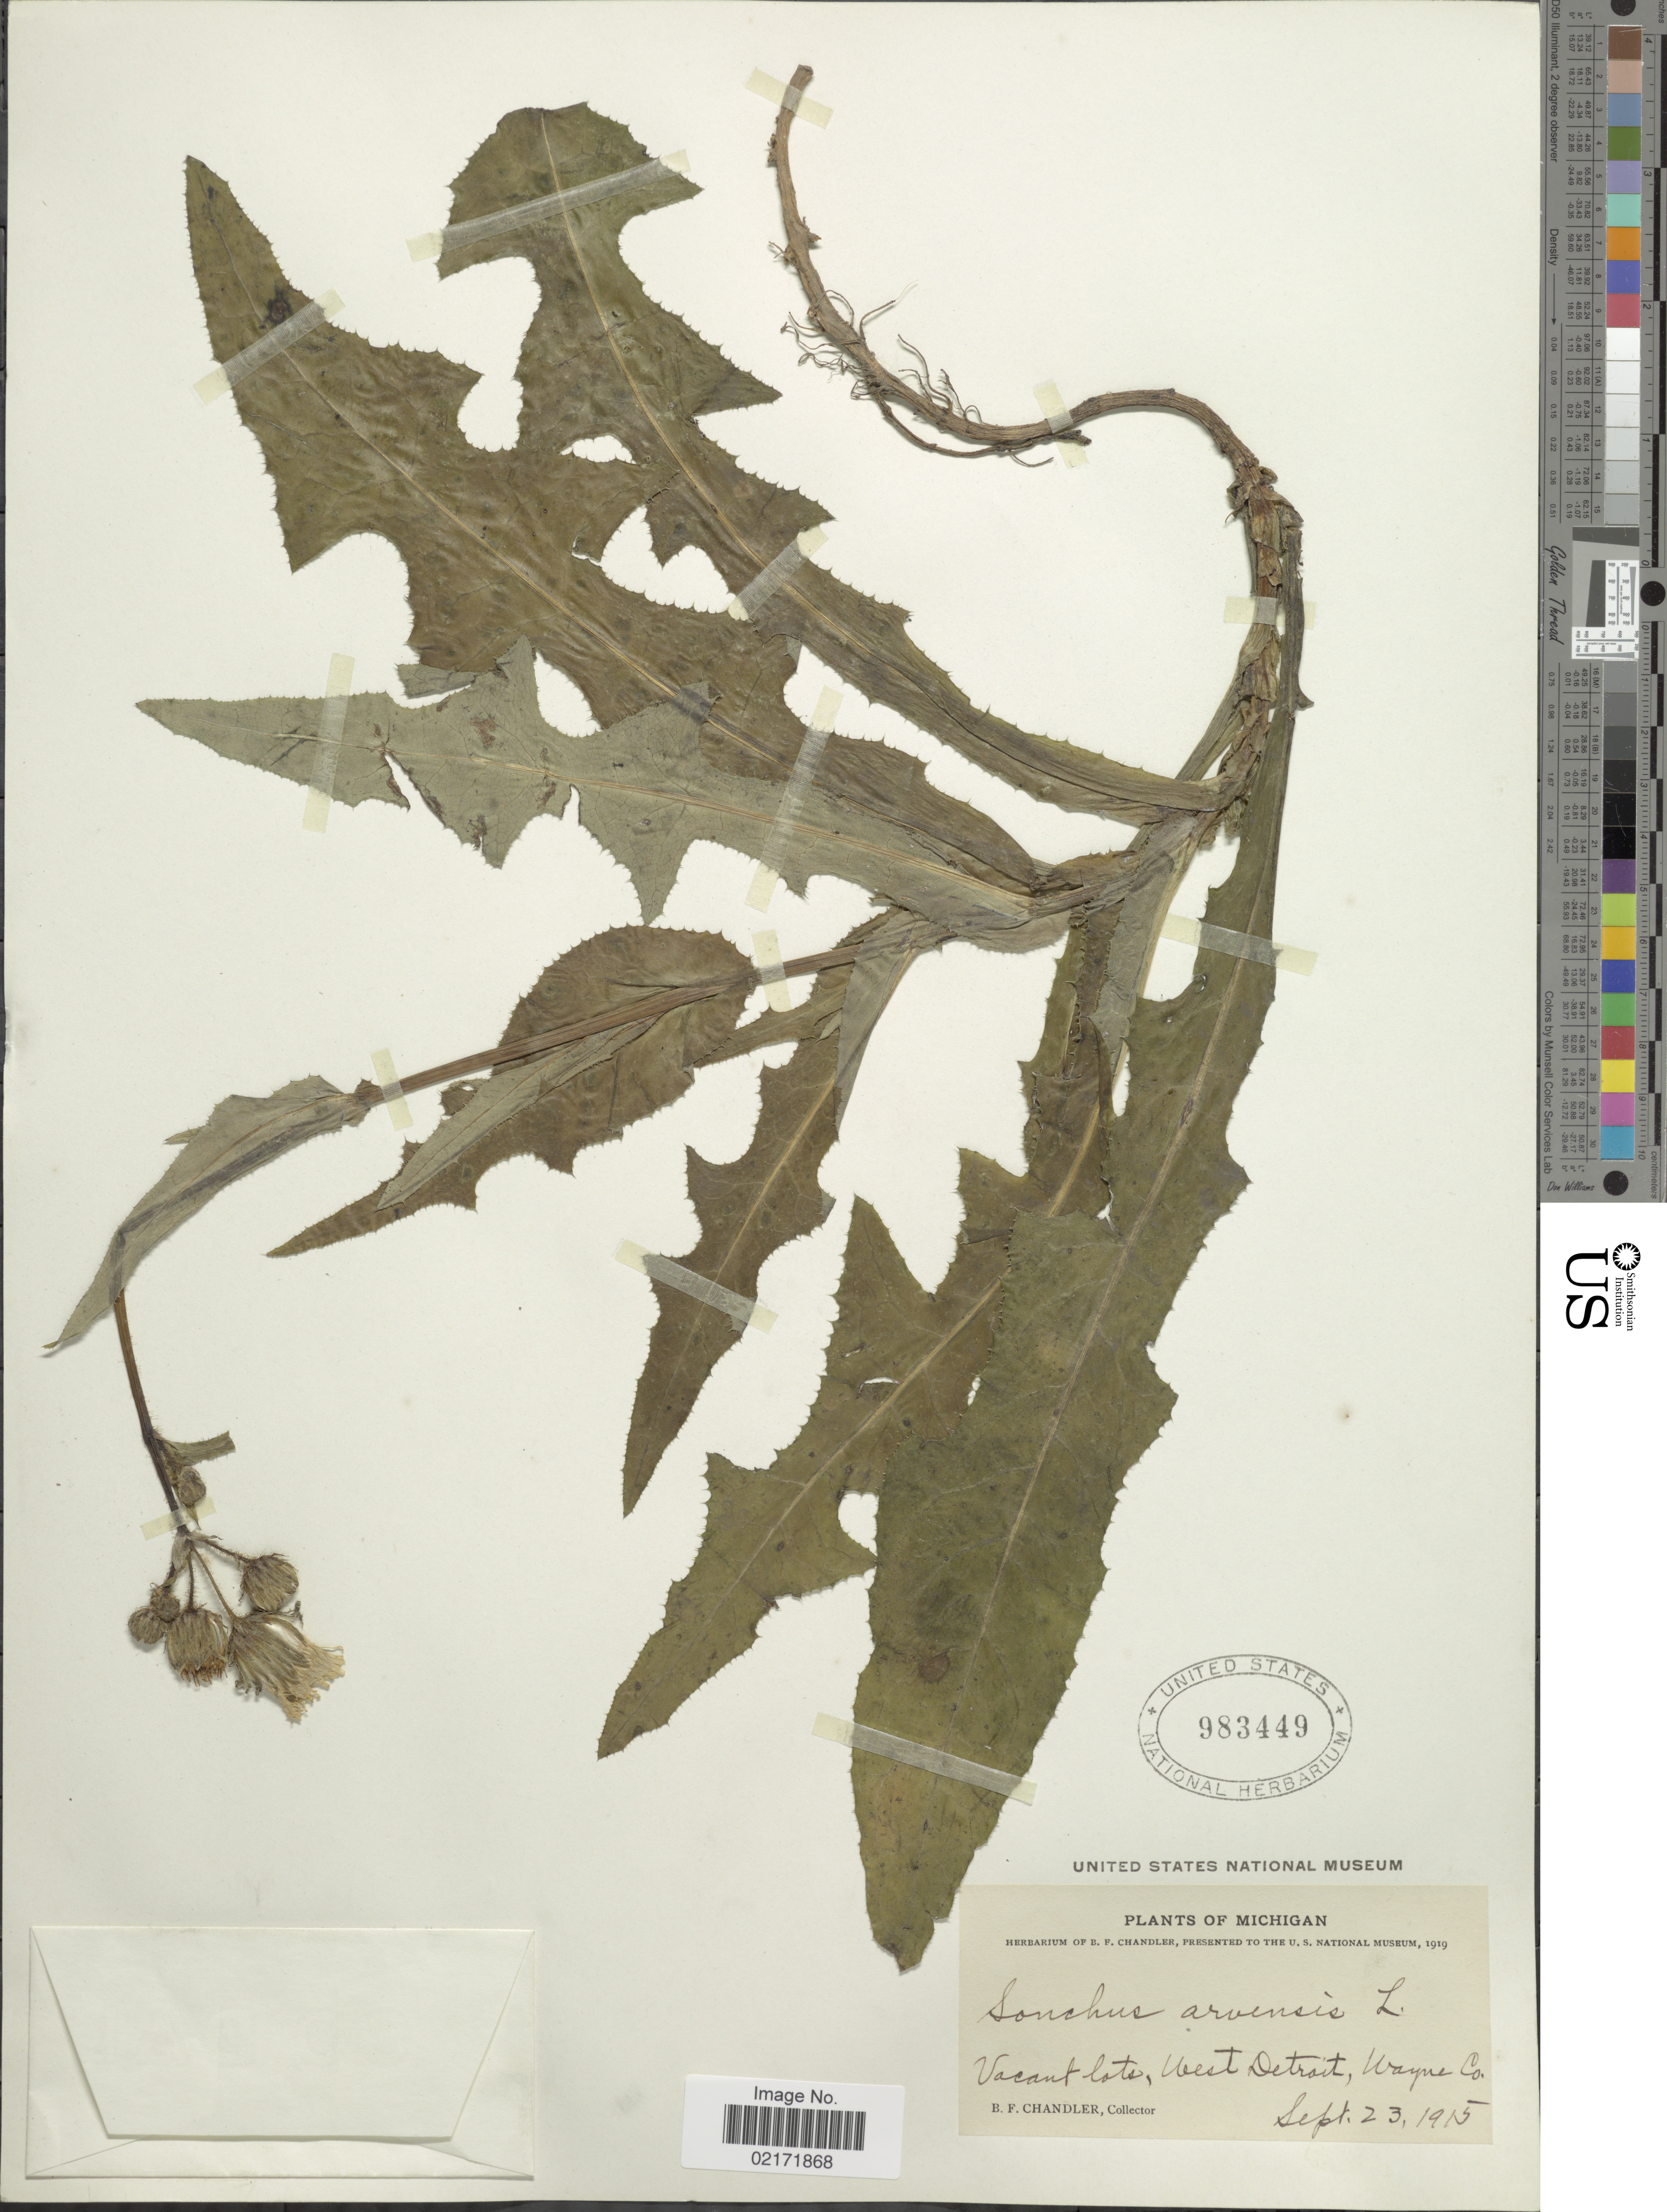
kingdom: Plantae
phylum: Tracheophyta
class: Magnoliopsida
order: Asterales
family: Asteraceae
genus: Sonchus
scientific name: Sonchus arvensis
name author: L.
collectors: B. F. Chandler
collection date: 1915-09-23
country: United States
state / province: Michigan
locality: Vacant lots, West Detroit, Wayne Co.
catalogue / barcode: US 983449